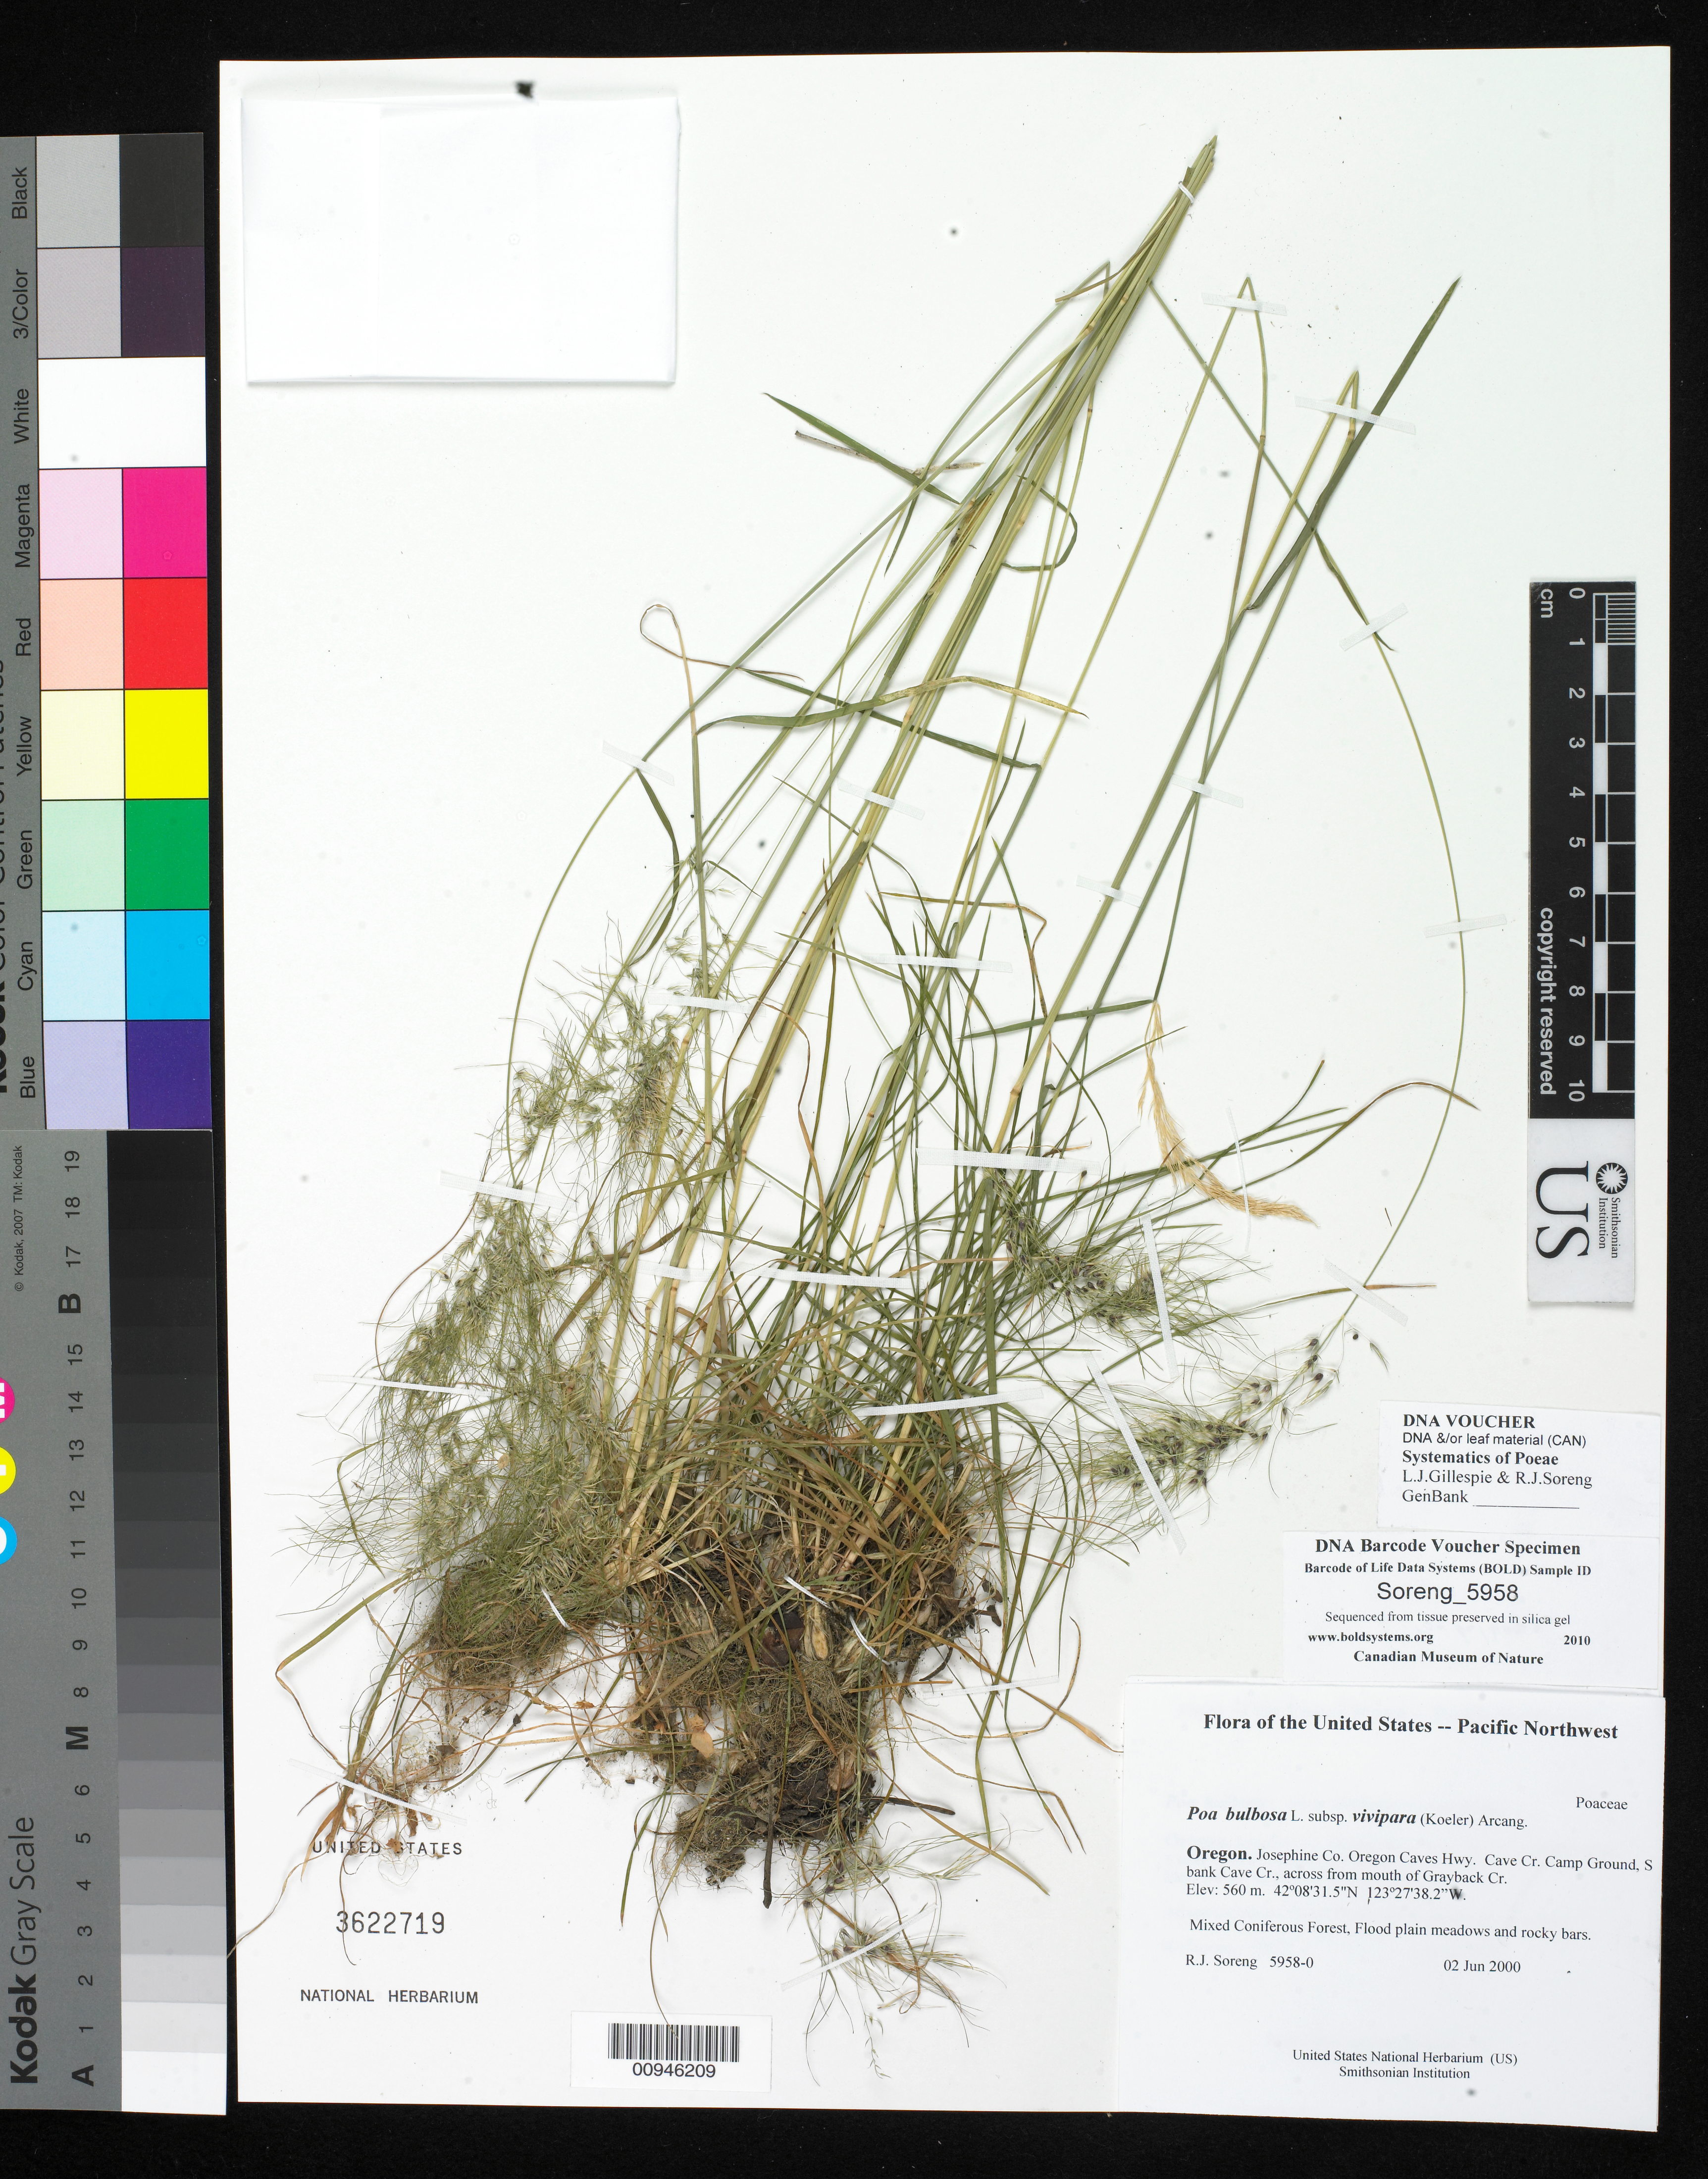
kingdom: Plantae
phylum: Tracheophyta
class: Liliopsida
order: Poales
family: Poaceae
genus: Poa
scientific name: Poa iconia var. iconia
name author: Azn.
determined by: Soreng, Robert J., Research Associate (BOT), Smithsonian Institution - National Museum of Natural History (UNITED STATES)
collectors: R. J. Soreng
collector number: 5958-1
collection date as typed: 02 Jun 2000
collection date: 2000-06-02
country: United States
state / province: Oregon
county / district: Josephine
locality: Oregon Caves Hwy. Cave Cr. Camp Ground, S bank Cave Cr., across from mouth of Grayback Cr.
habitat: Mixed Coniferous Forest, Flood plain meadows and rocky bars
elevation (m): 560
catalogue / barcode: US 3622719